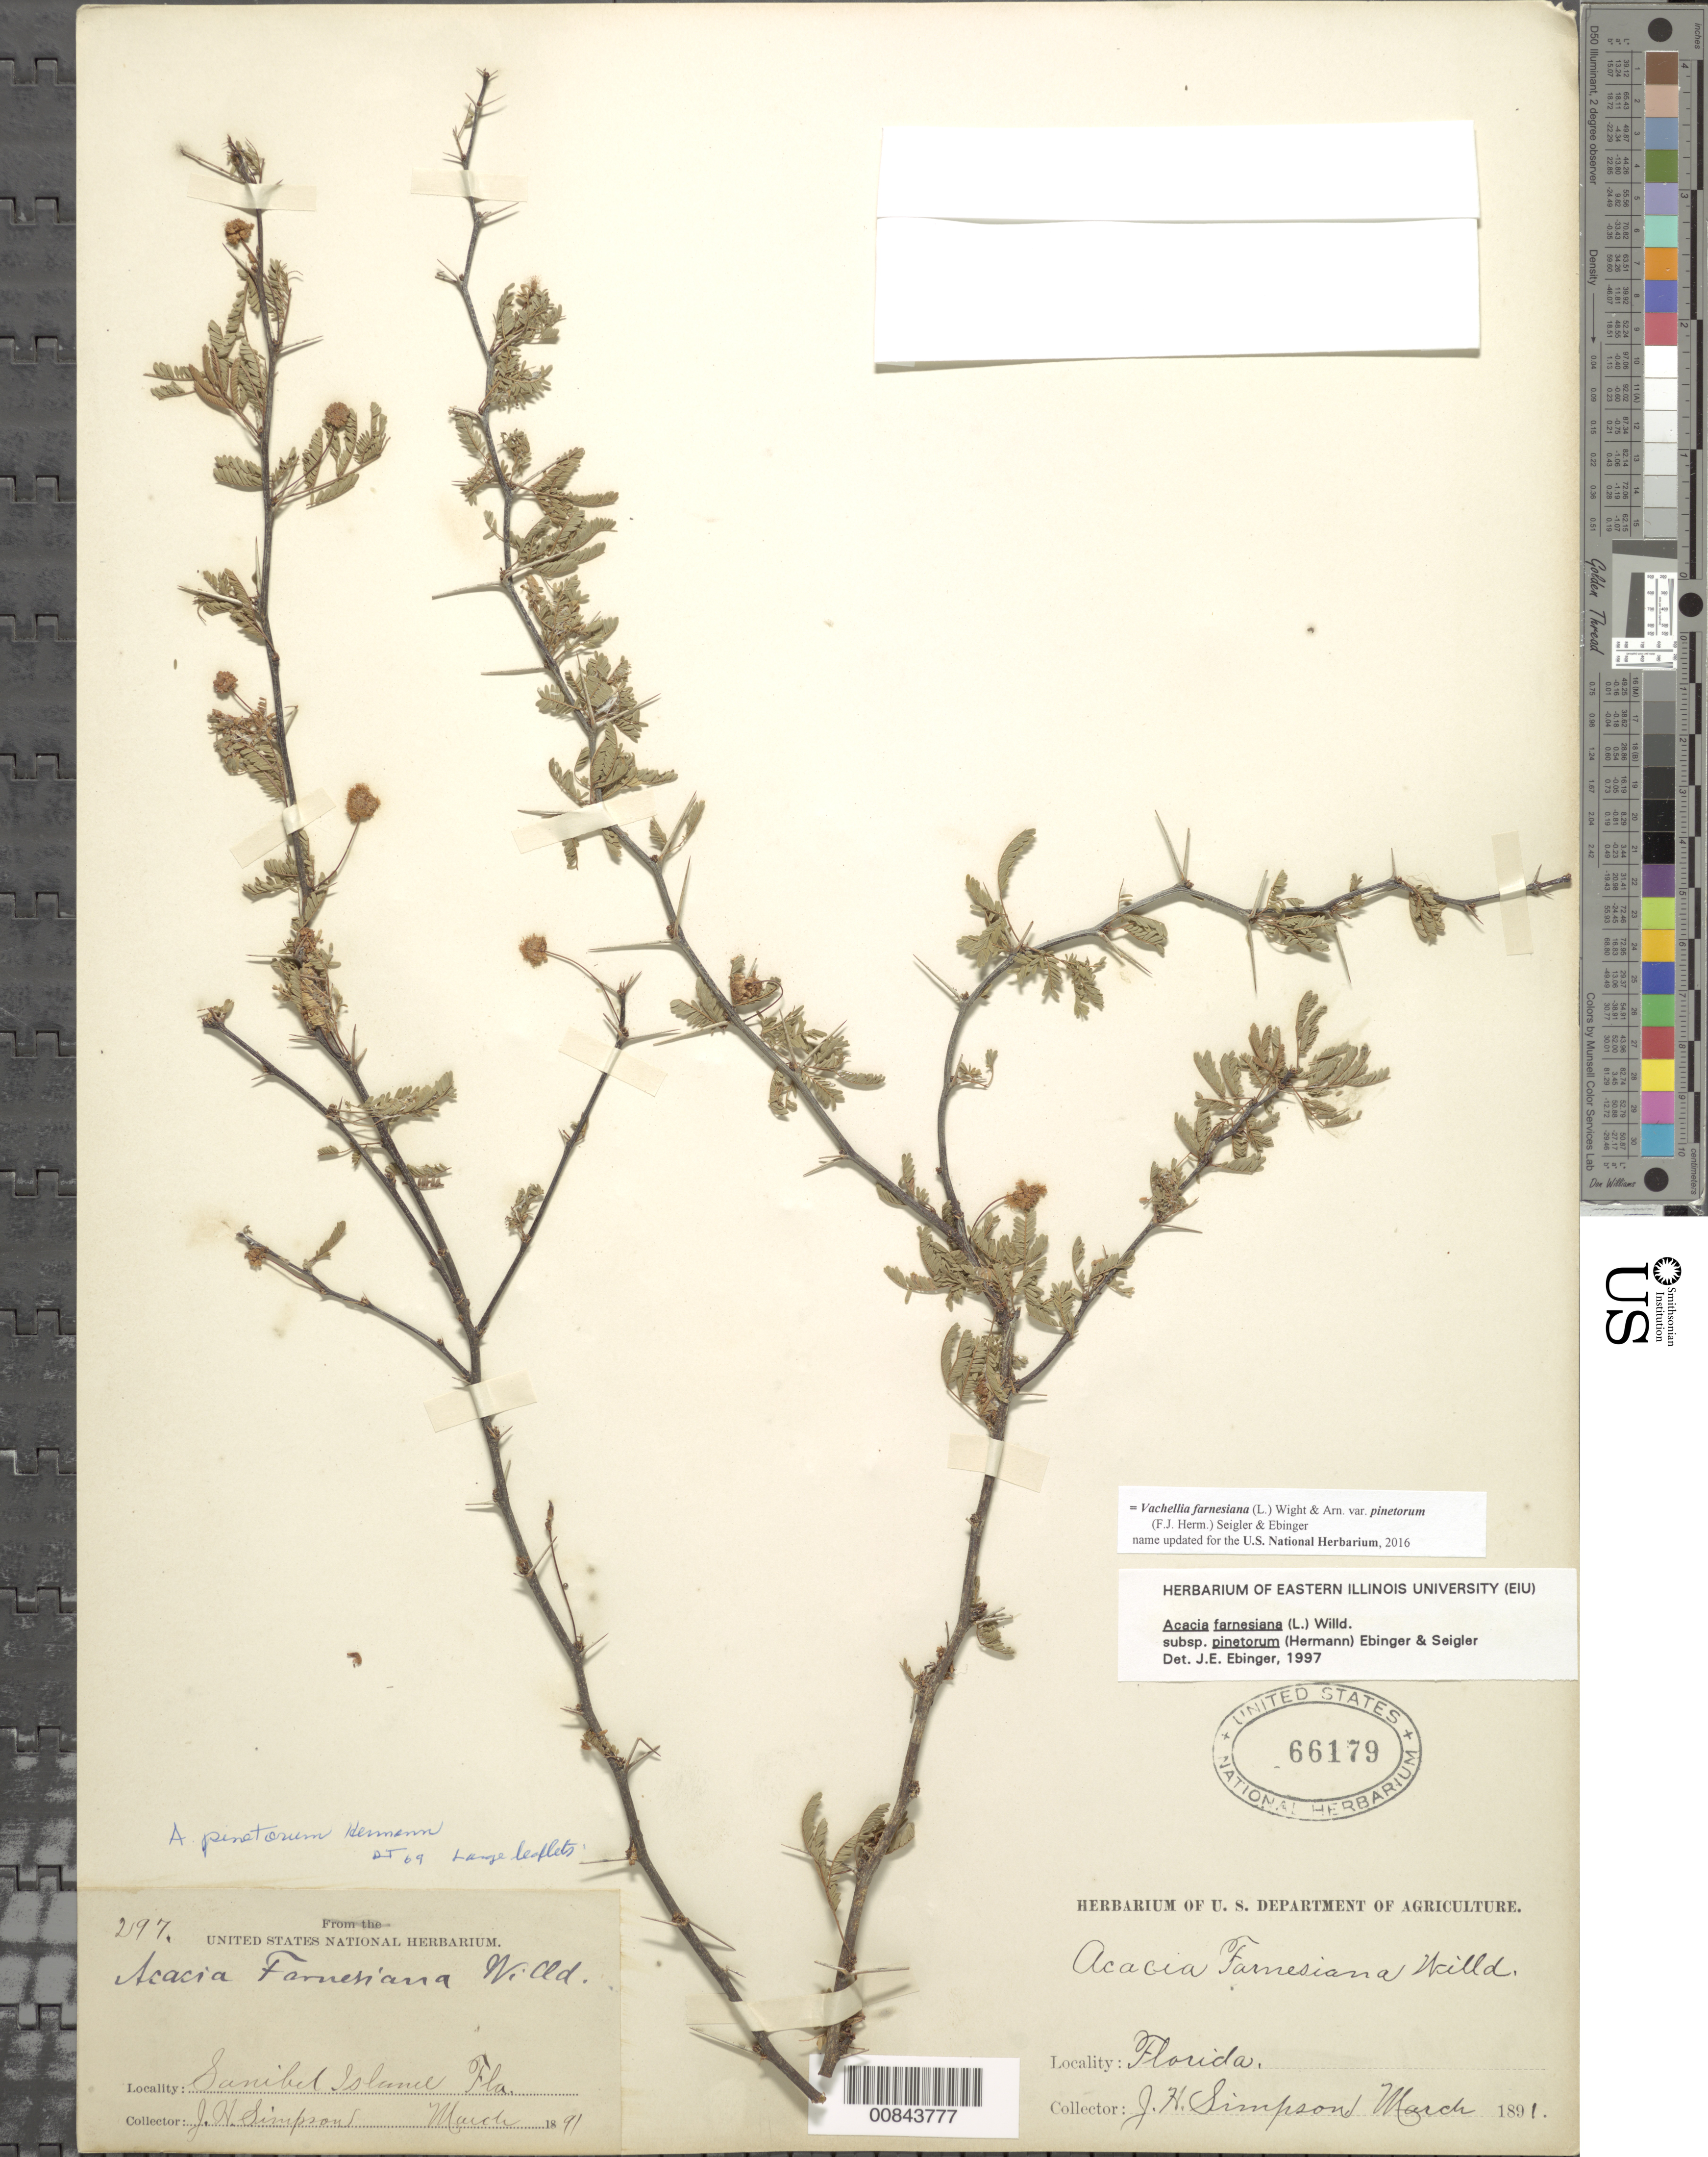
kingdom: Plantae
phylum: Tracheophyta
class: Magnoliopsida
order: Fabales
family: Fabaceae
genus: Vachellia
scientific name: Vachellia farnesiana var. farnesiana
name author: (L.) Wight & Arn.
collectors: J. H. Simpson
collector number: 297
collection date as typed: Mar 1891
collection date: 1891-03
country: United States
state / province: Florida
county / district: Lee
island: Sanibel Island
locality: Sanibel Island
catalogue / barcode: US 66179